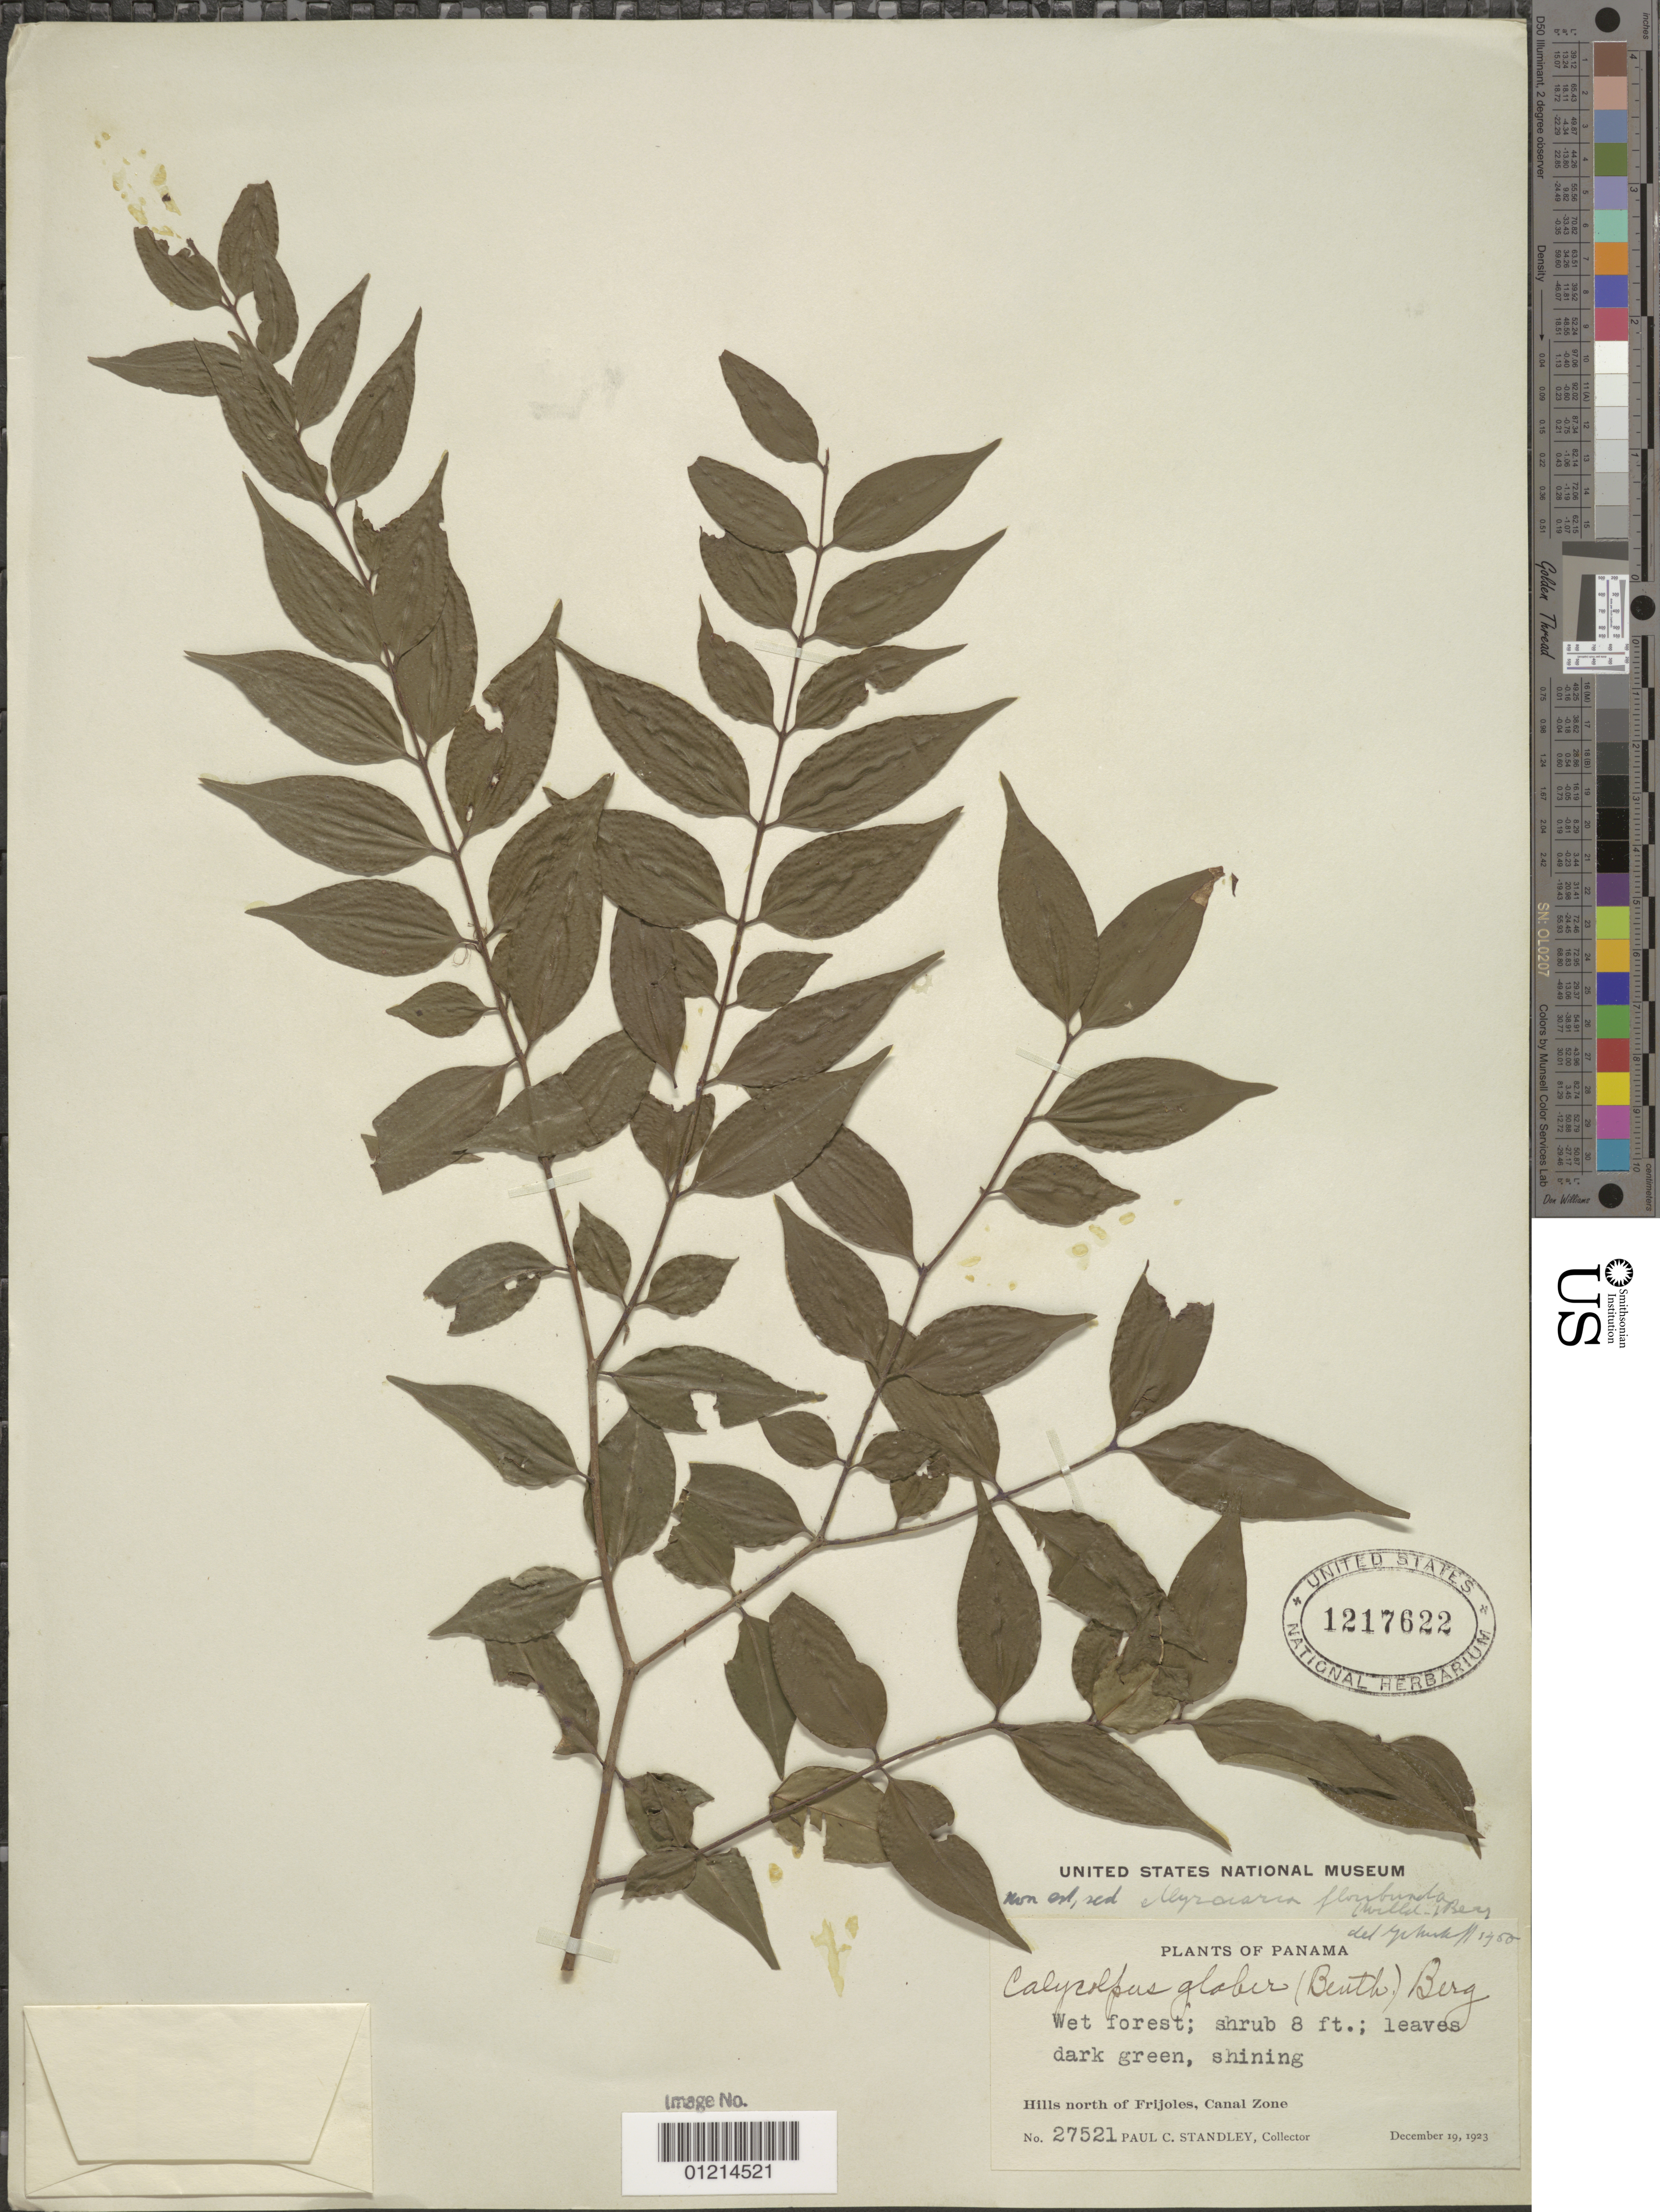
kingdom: Plantae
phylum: Tracheophyta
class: Magnoliopsida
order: Myrtales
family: Myrtaceae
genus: Myrciaria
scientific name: Myrciaria floribunda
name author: (H. West ex Willd.) O. Berg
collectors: P. C. Standley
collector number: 27521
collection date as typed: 19 Dec 1923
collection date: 1923-12-19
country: Panama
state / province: Colón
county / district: Canal Zone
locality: Hills north of Frijoles, Canal Zone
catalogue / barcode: US 1217622